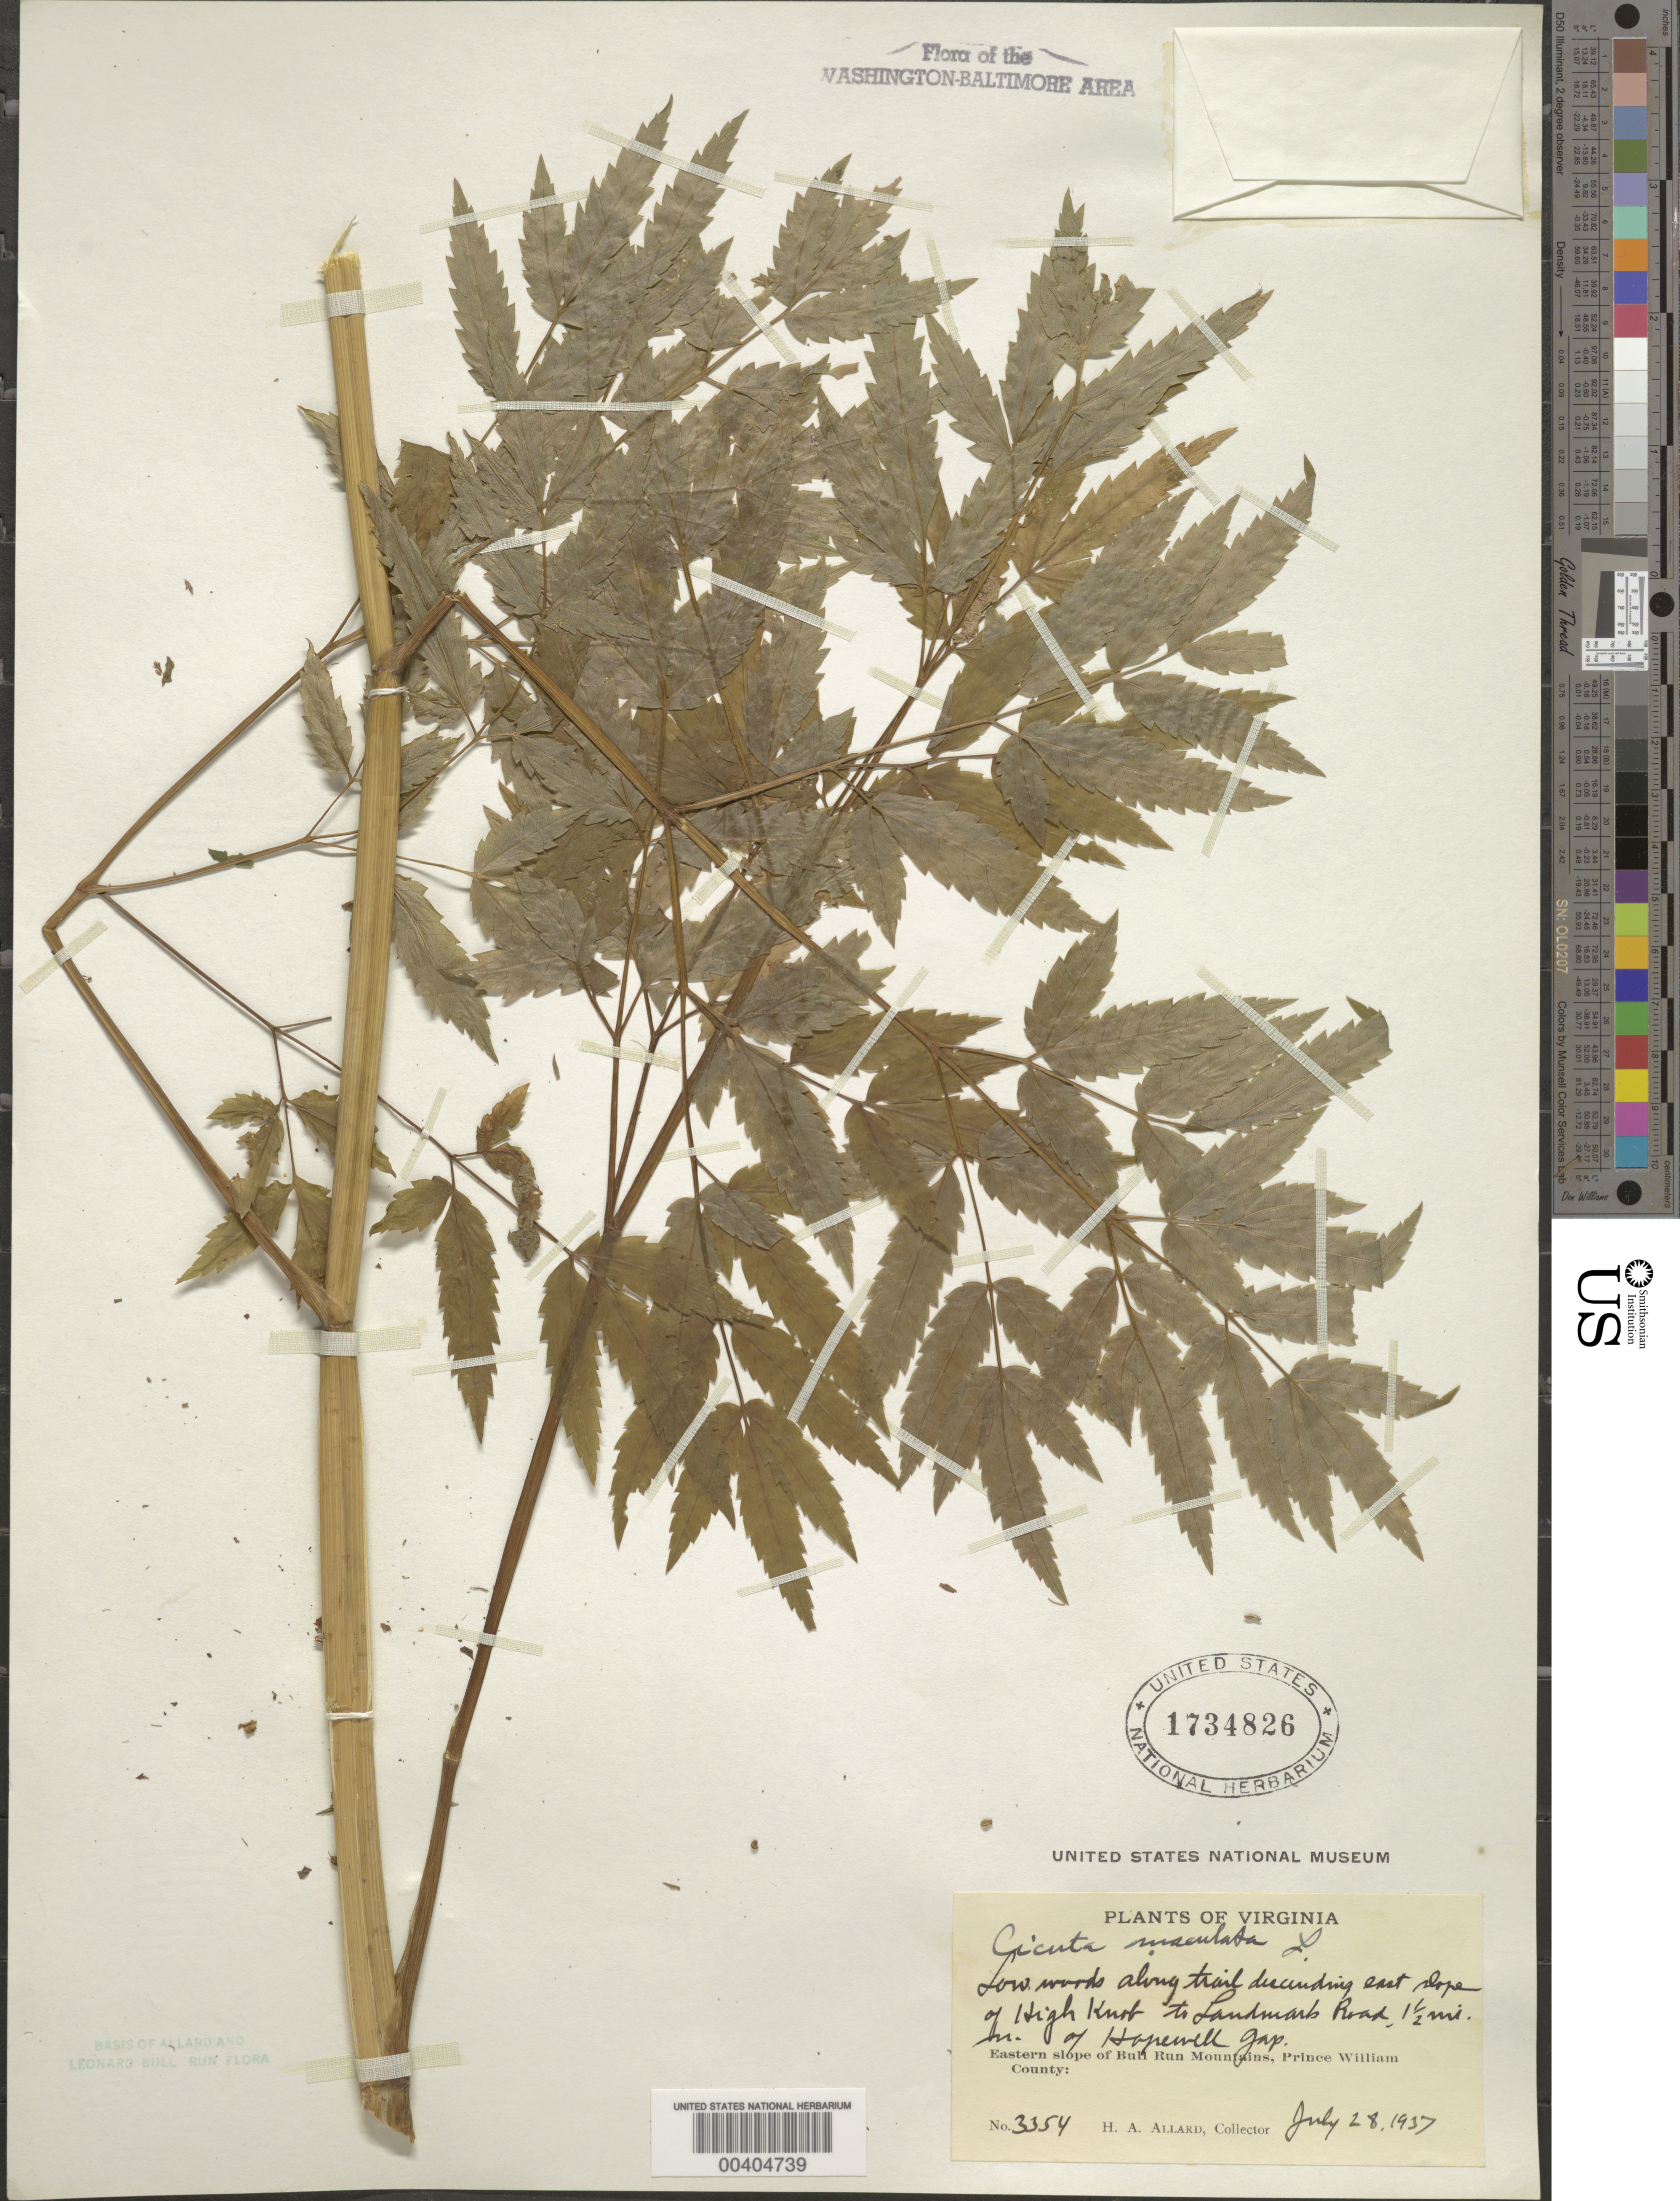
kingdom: Plantae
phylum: Tracheophyta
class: Magnoliopsida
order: Apiales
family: Apiaceae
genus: Cicuta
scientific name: Cicuta maculata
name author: L.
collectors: H. A. Allard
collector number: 3354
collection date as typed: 28 Jul 1937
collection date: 1937-07-28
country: United States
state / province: Virginia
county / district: Prince William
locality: High Knob to Landmark Road north of Hopewell Gap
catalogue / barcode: US 1734826